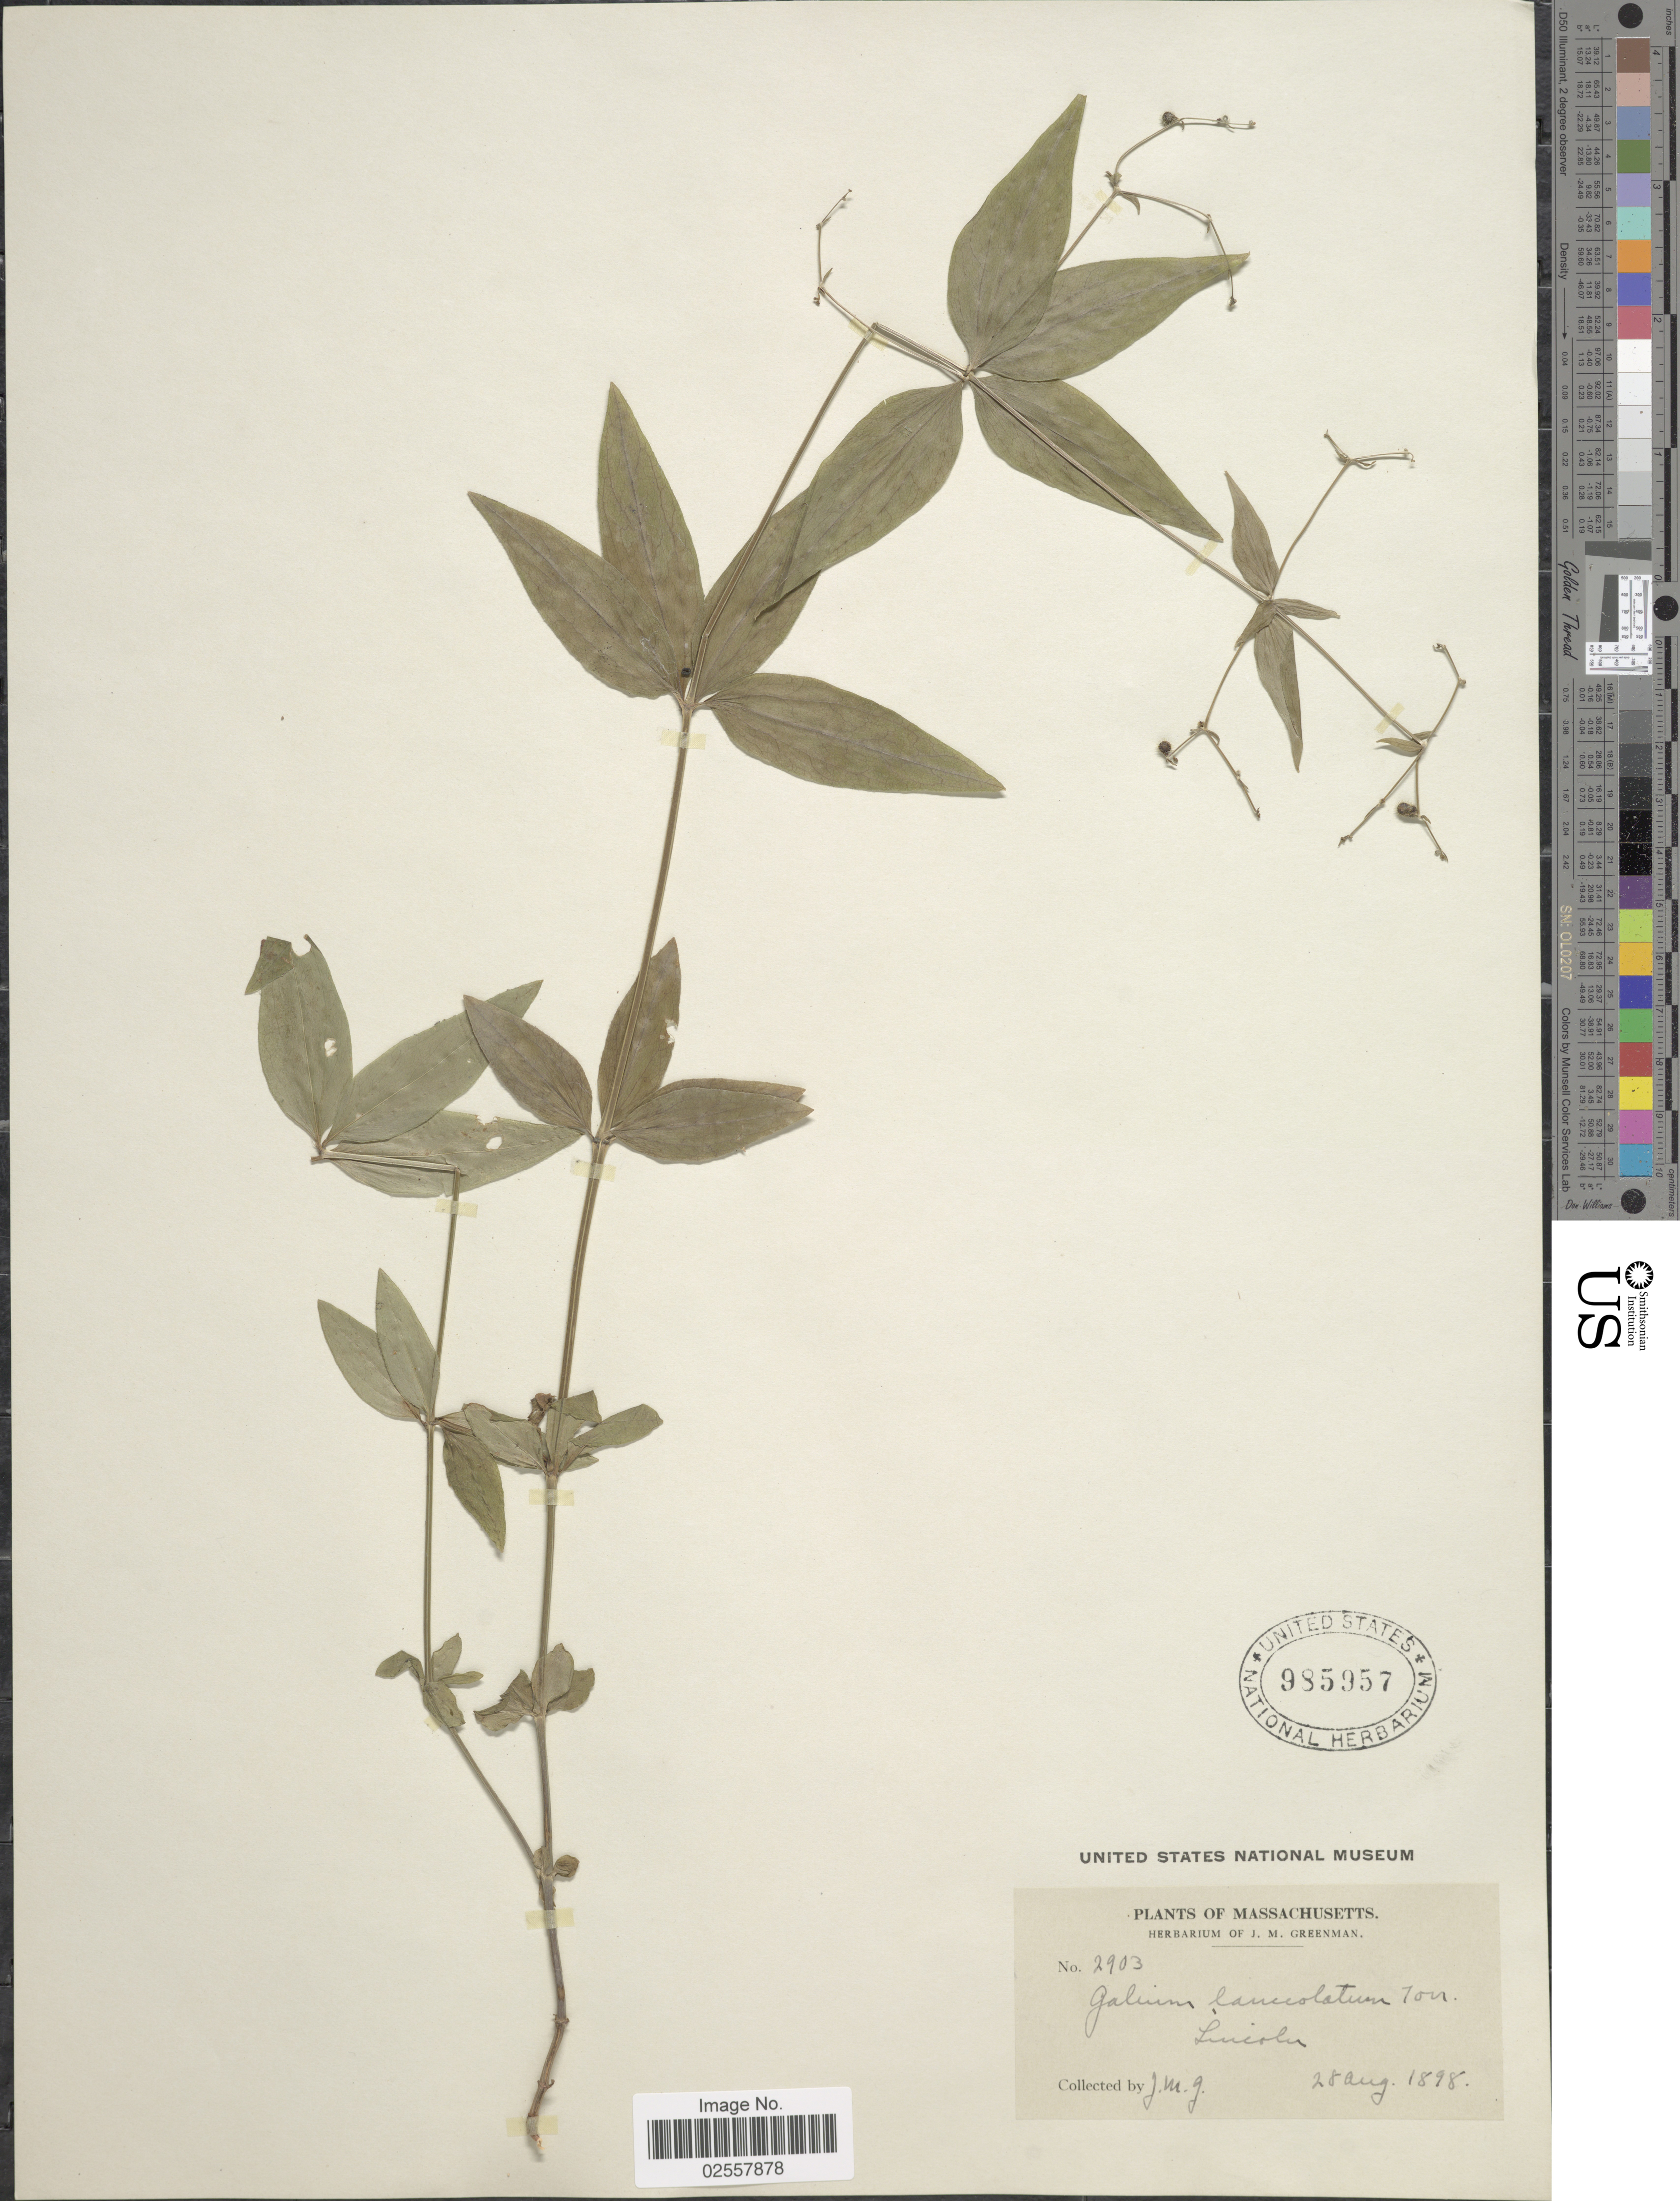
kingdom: Plantae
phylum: Tracheophyta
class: Magnoliopsida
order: Gentianales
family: Rubiaceae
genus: Galium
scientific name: Galium lanceolatum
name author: (Torr. & A. Gray) Torr.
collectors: J. M. Greenman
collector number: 2903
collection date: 1898-08-28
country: United States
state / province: Massachusetts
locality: Lincoln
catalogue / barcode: US 985957